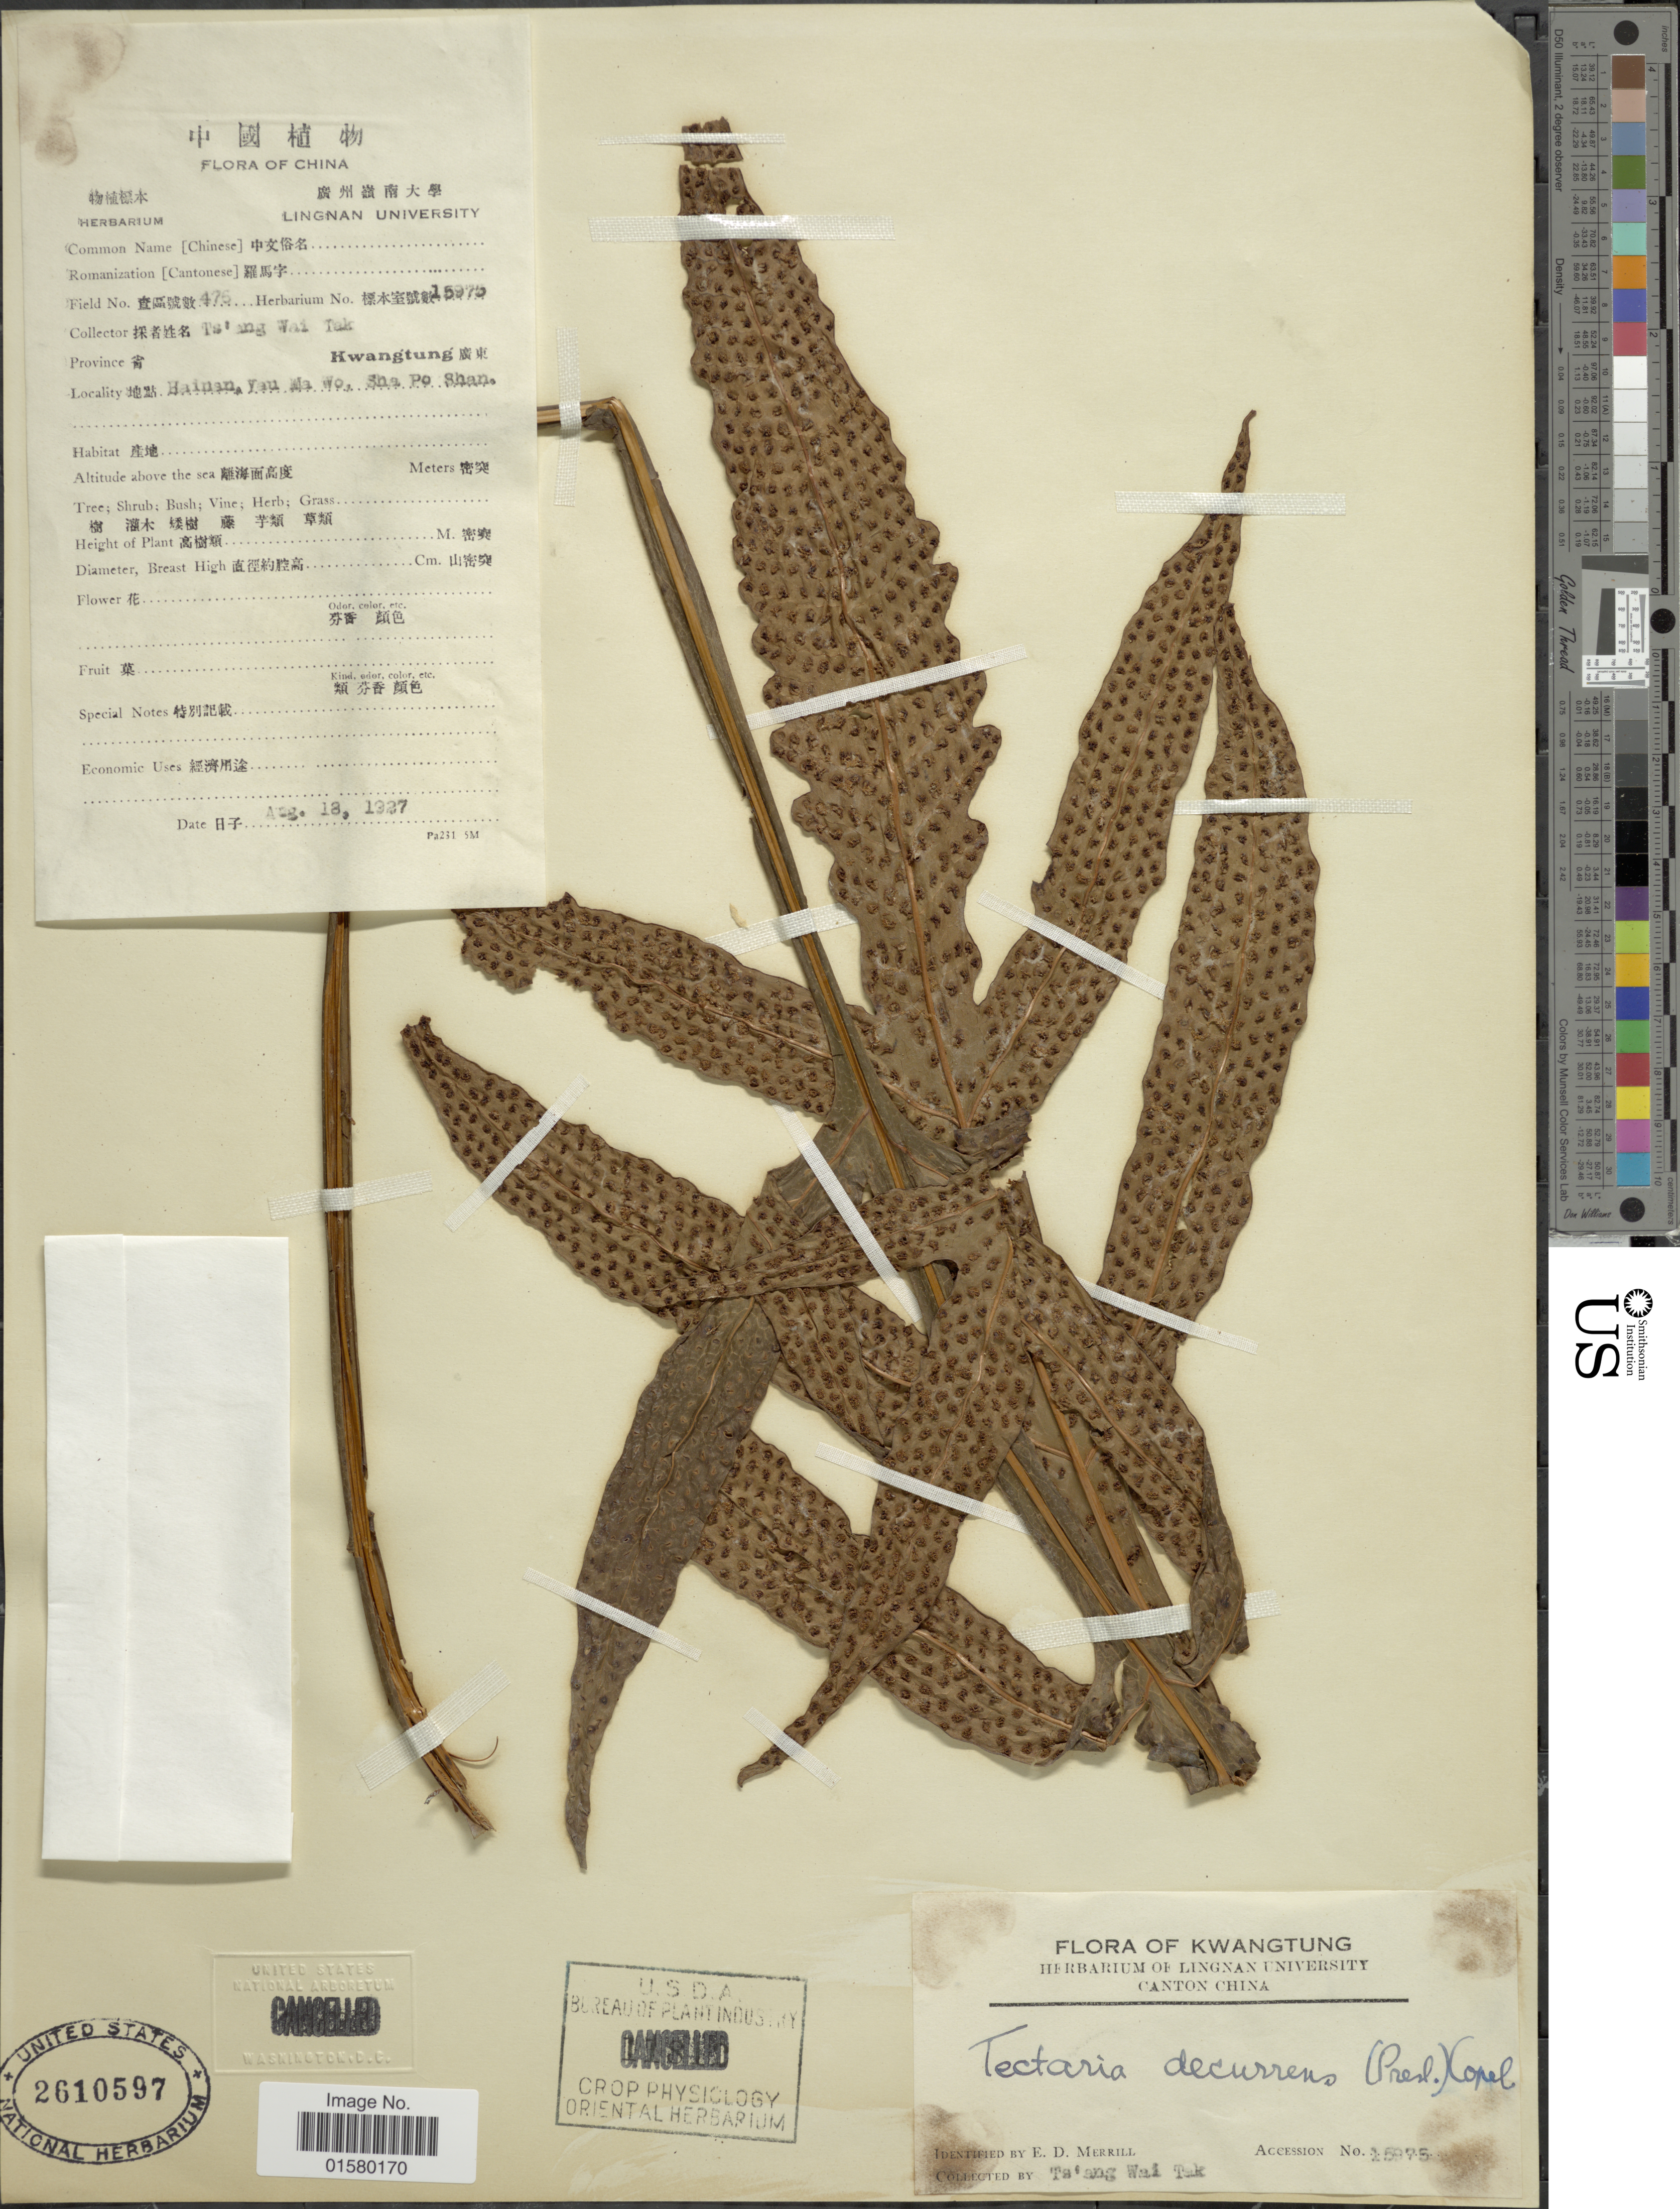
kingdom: Plantae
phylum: Tracheophyta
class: Polypodiopsida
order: Polypodiales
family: Tectariaceae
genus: Tectaria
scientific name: Tectaria decurrens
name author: (Presel.) Copel. in Elmer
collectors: W. T. Tsang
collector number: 476/15975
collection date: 1927-08-18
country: China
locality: Province Kwangtung, Hainan, Yau Ma Wo, Sha Po Shan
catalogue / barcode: US 2610597